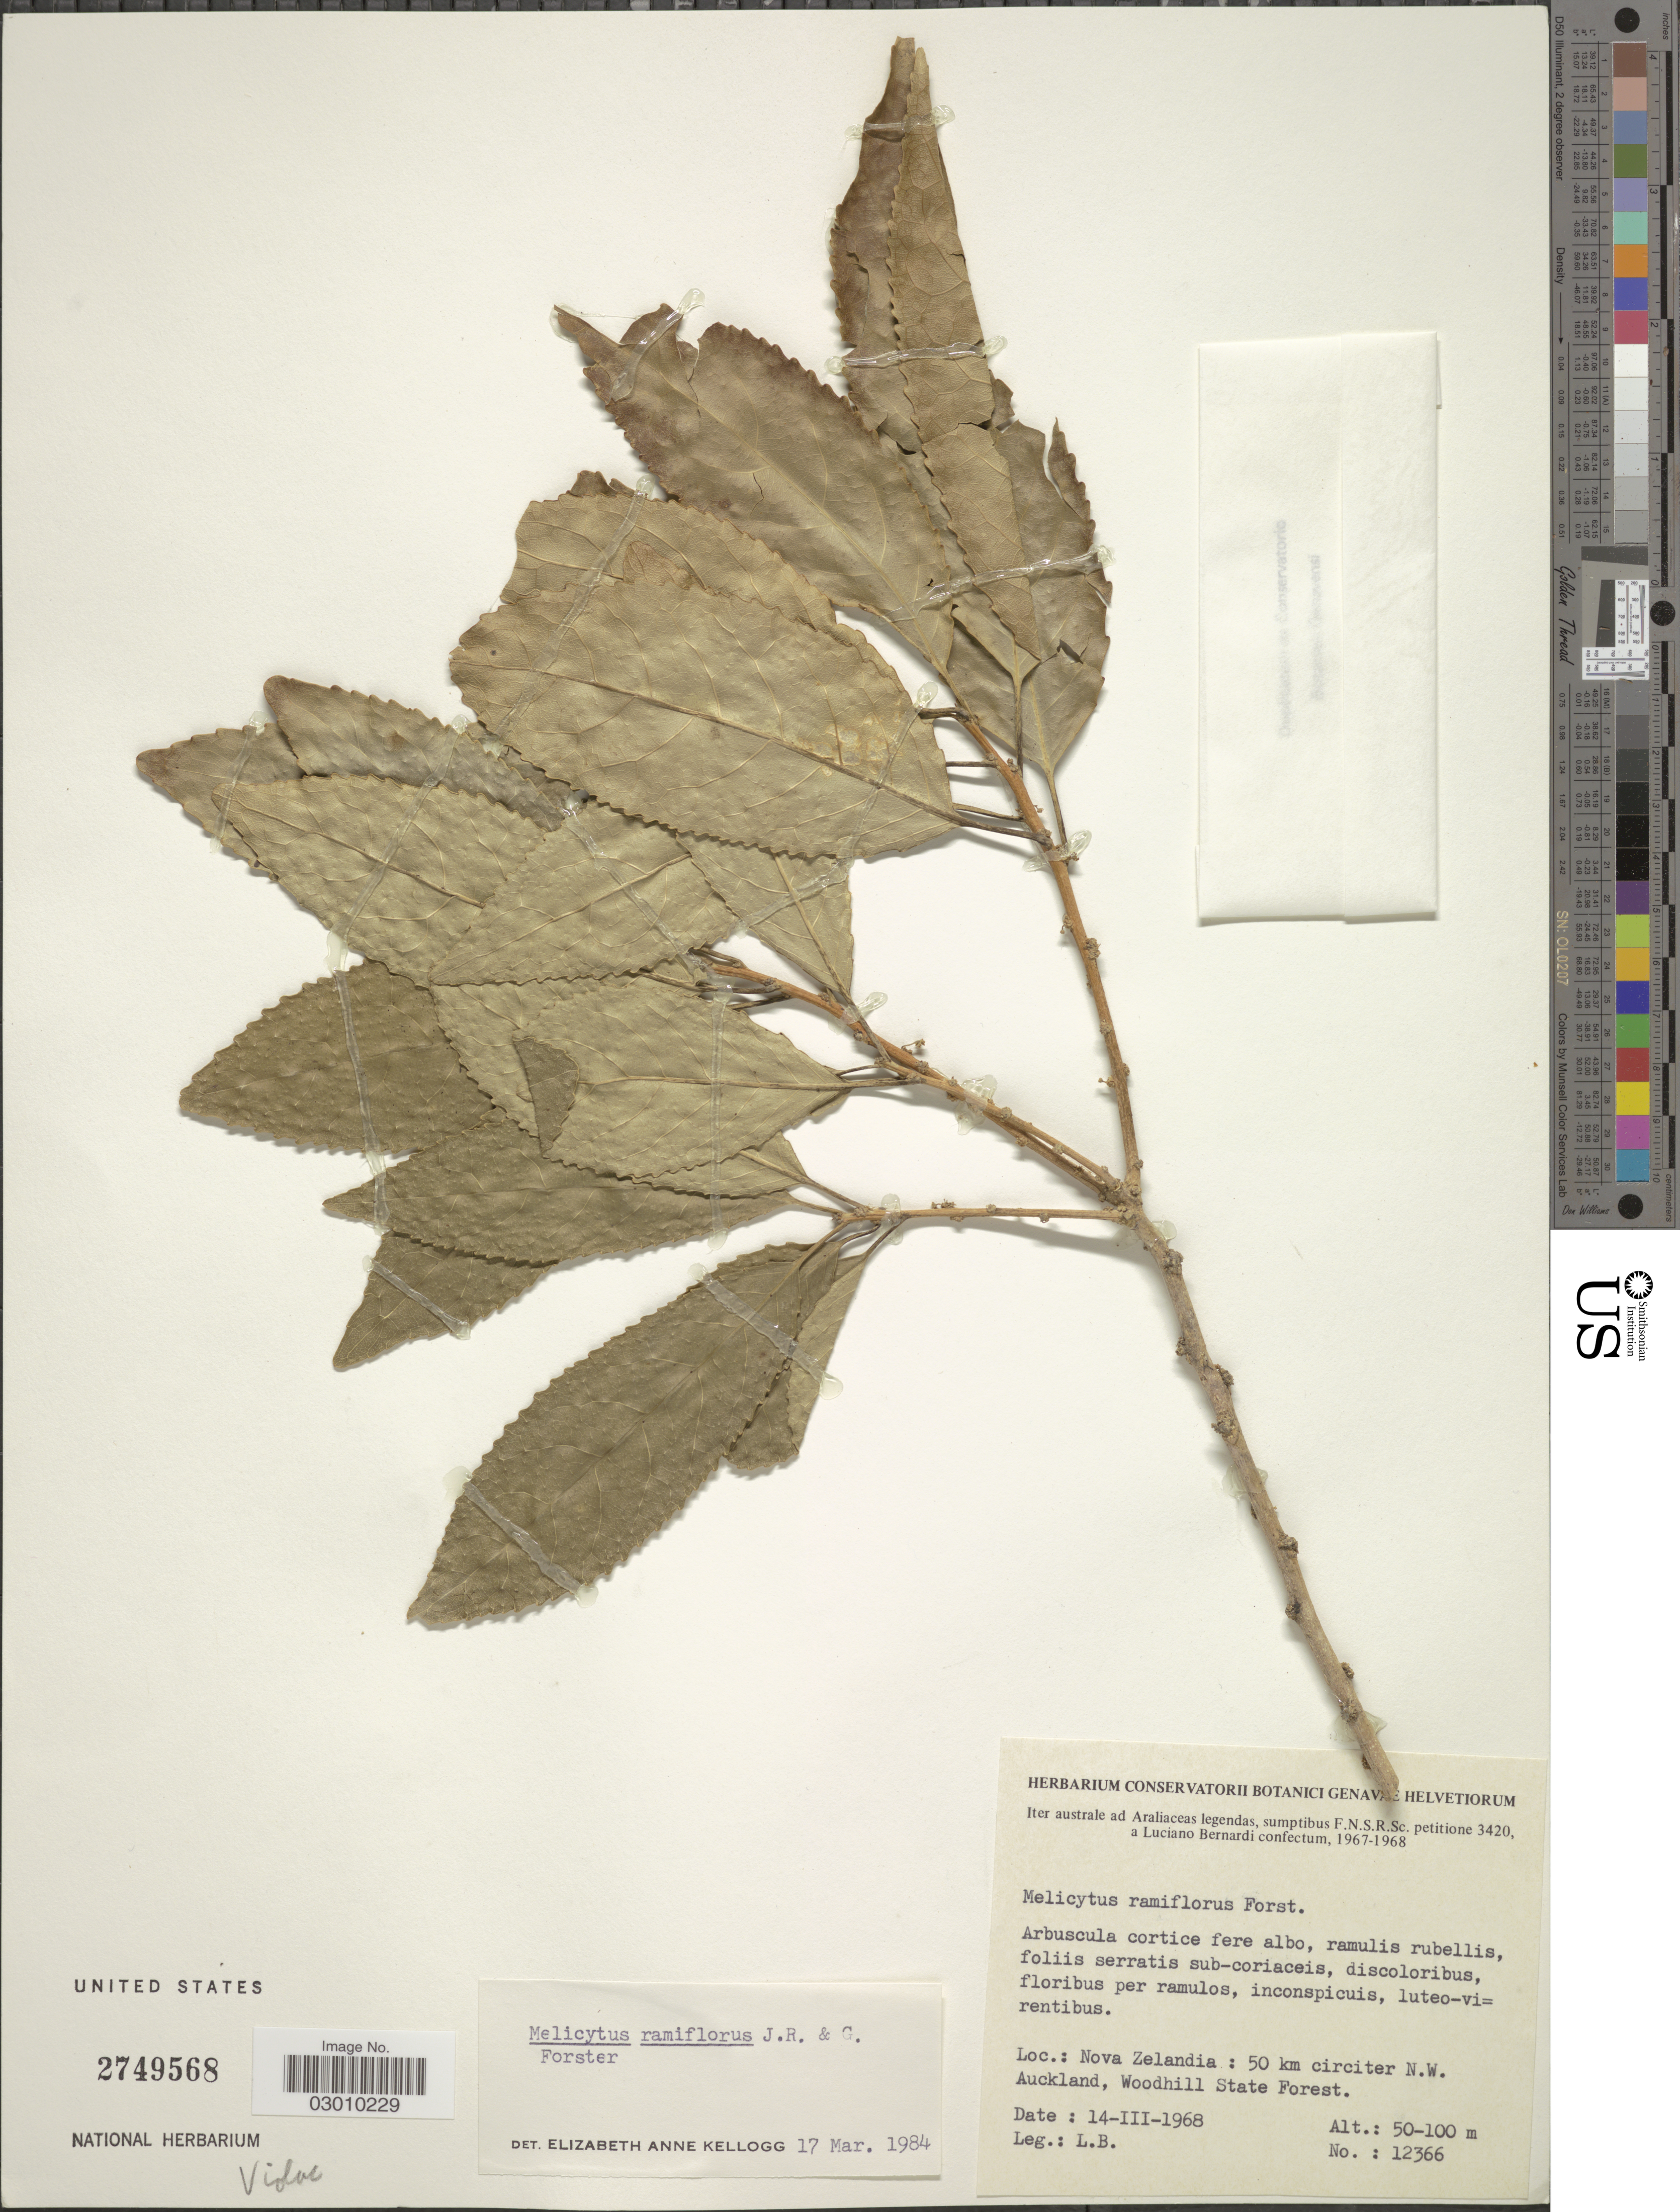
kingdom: Plantae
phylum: Tracheophyta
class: Magnoliopsida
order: Malpighiales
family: Violaceae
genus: Melicytus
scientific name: Melicytus ramiflorus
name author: J.R. Forst. & G. Forst.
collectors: L. Bernardi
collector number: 12366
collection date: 1968-03-14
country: New Zealand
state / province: Auckland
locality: Nova Zelandia: 50 km circiter N. W. Auckland, Woodhill State Forest.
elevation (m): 50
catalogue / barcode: US 2749568